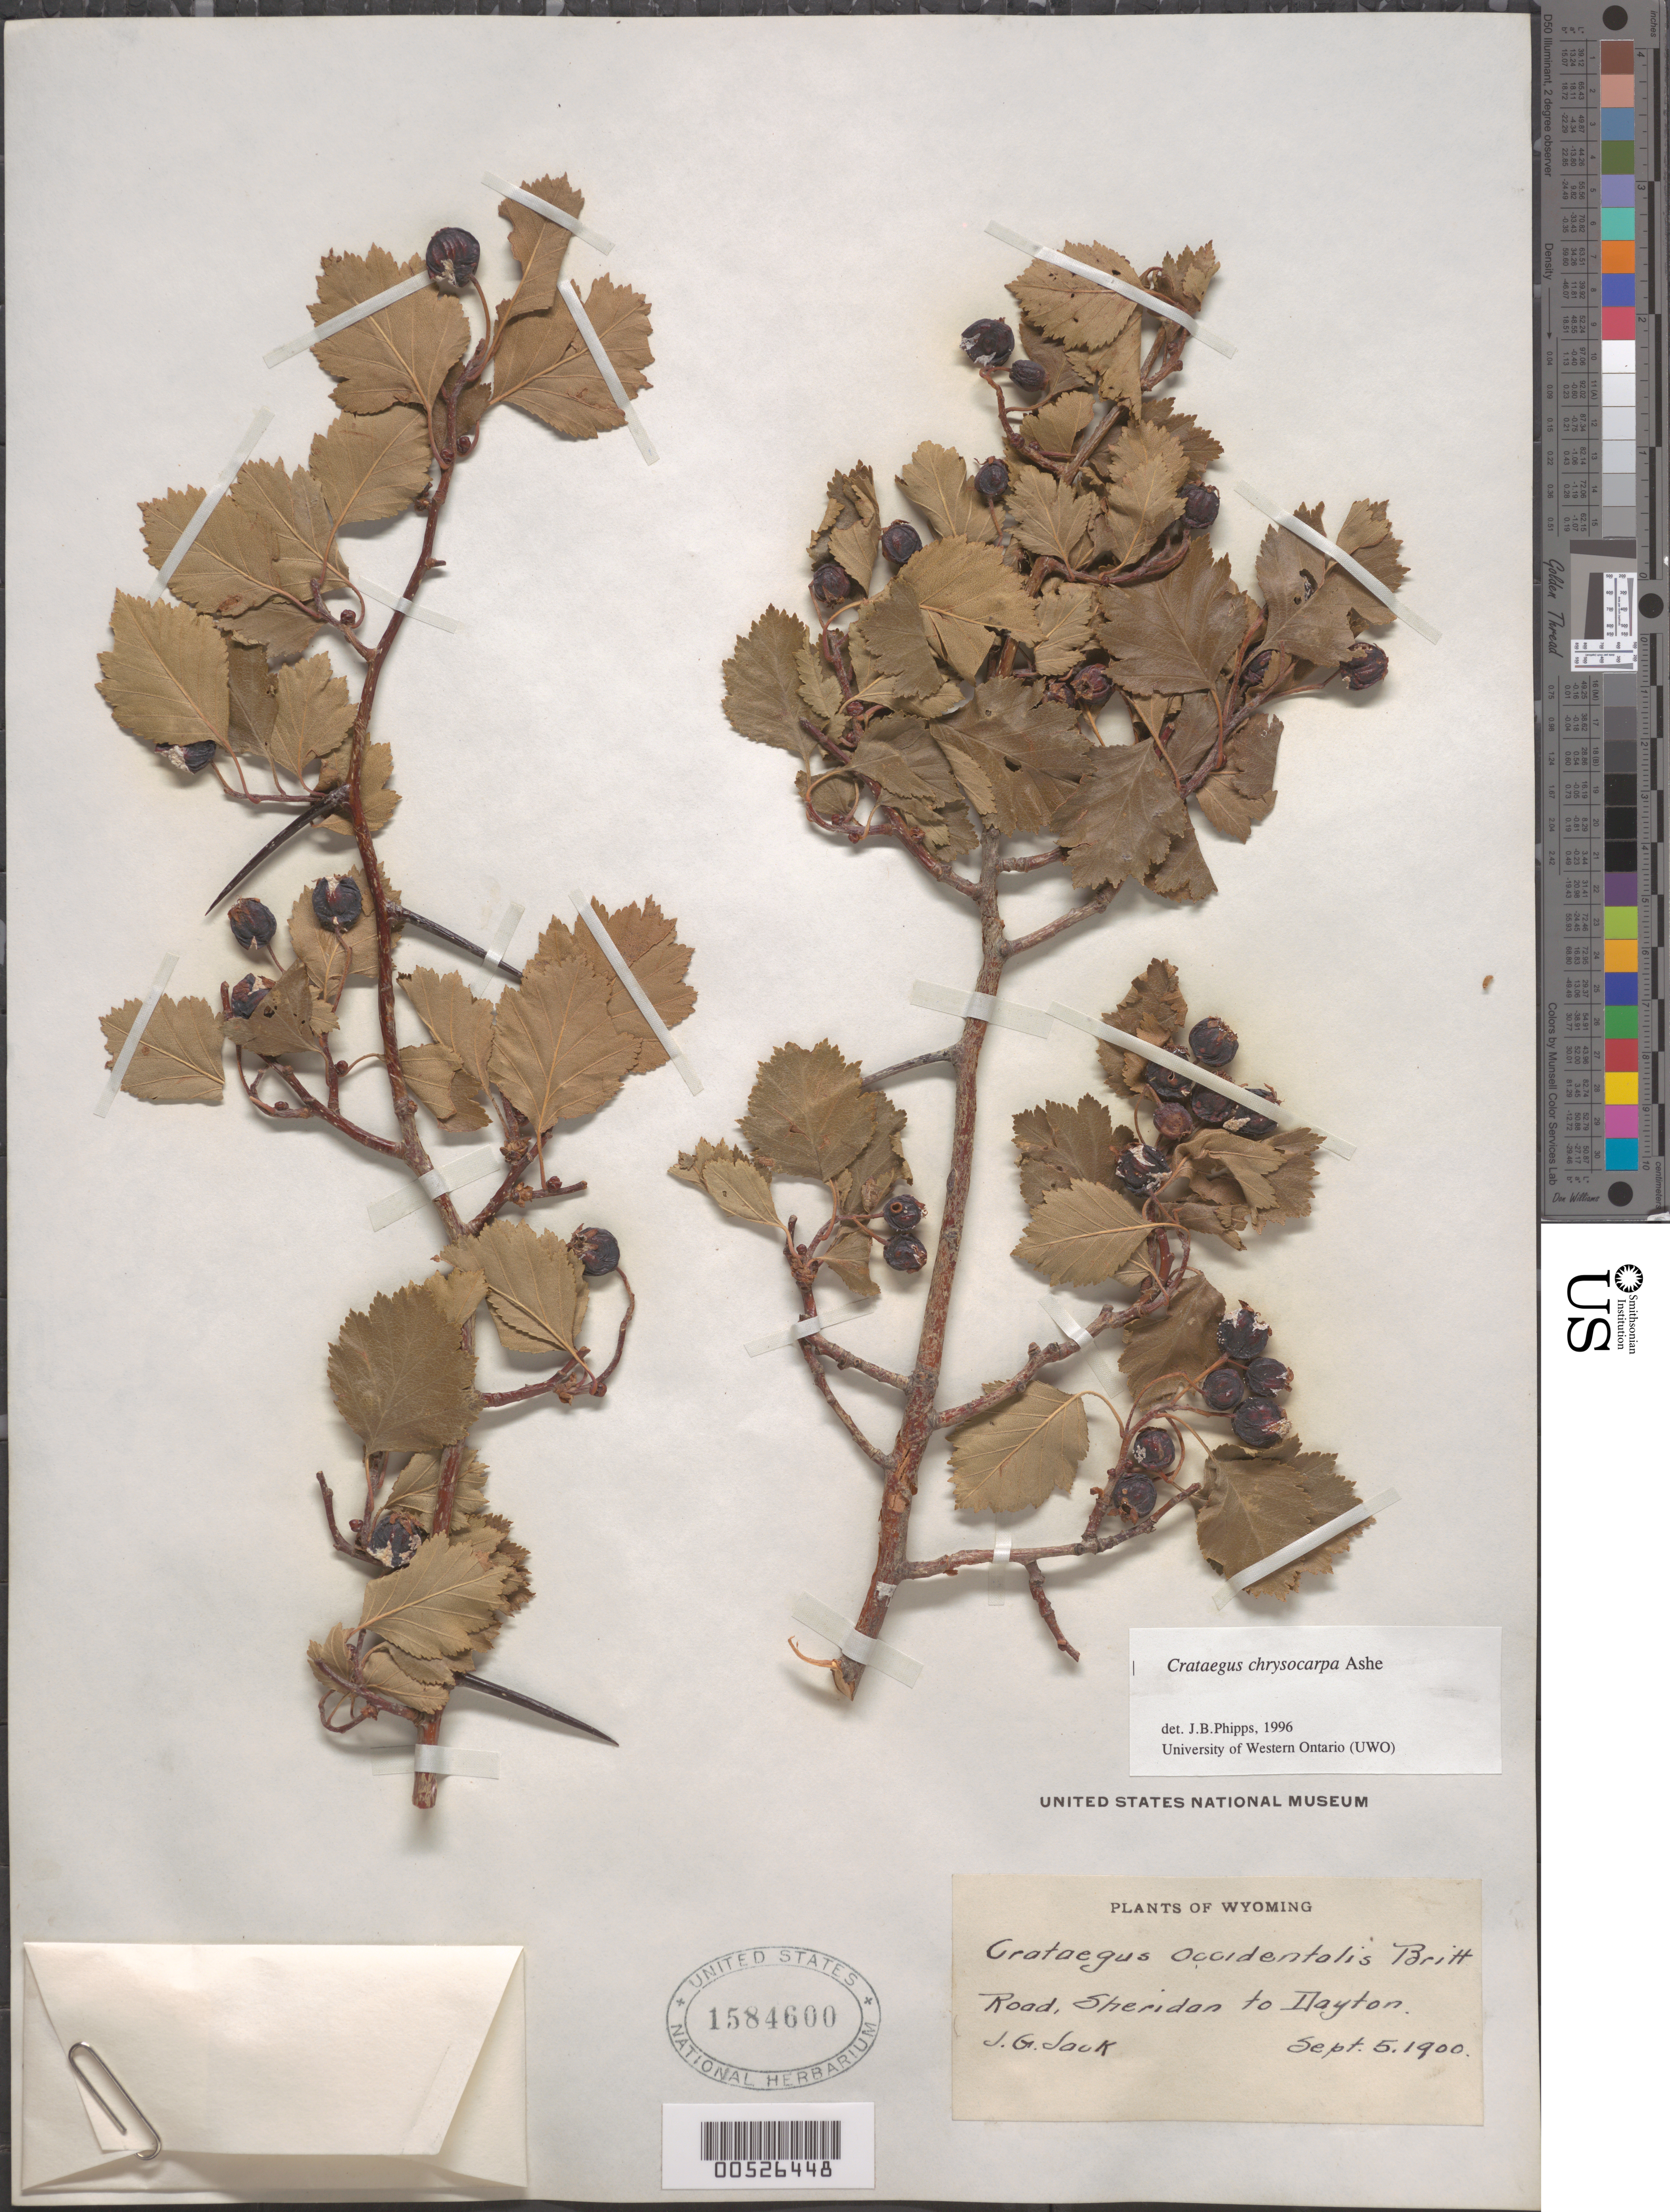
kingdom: Plantae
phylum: Tracheophyta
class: Magnoliopsida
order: Rosales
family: Rosaceae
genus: Crataegus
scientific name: Crataegus chrysocarpa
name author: Ashe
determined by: Phipps, James B., (UWO), University of Western Ontario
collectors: J. G. Jack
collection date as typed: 05 Sep 1900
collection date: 1900-09-05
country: United States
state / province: Wyoming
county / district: Sheridan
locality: Road, Sheridan to Dayton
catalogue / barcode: US 1584600